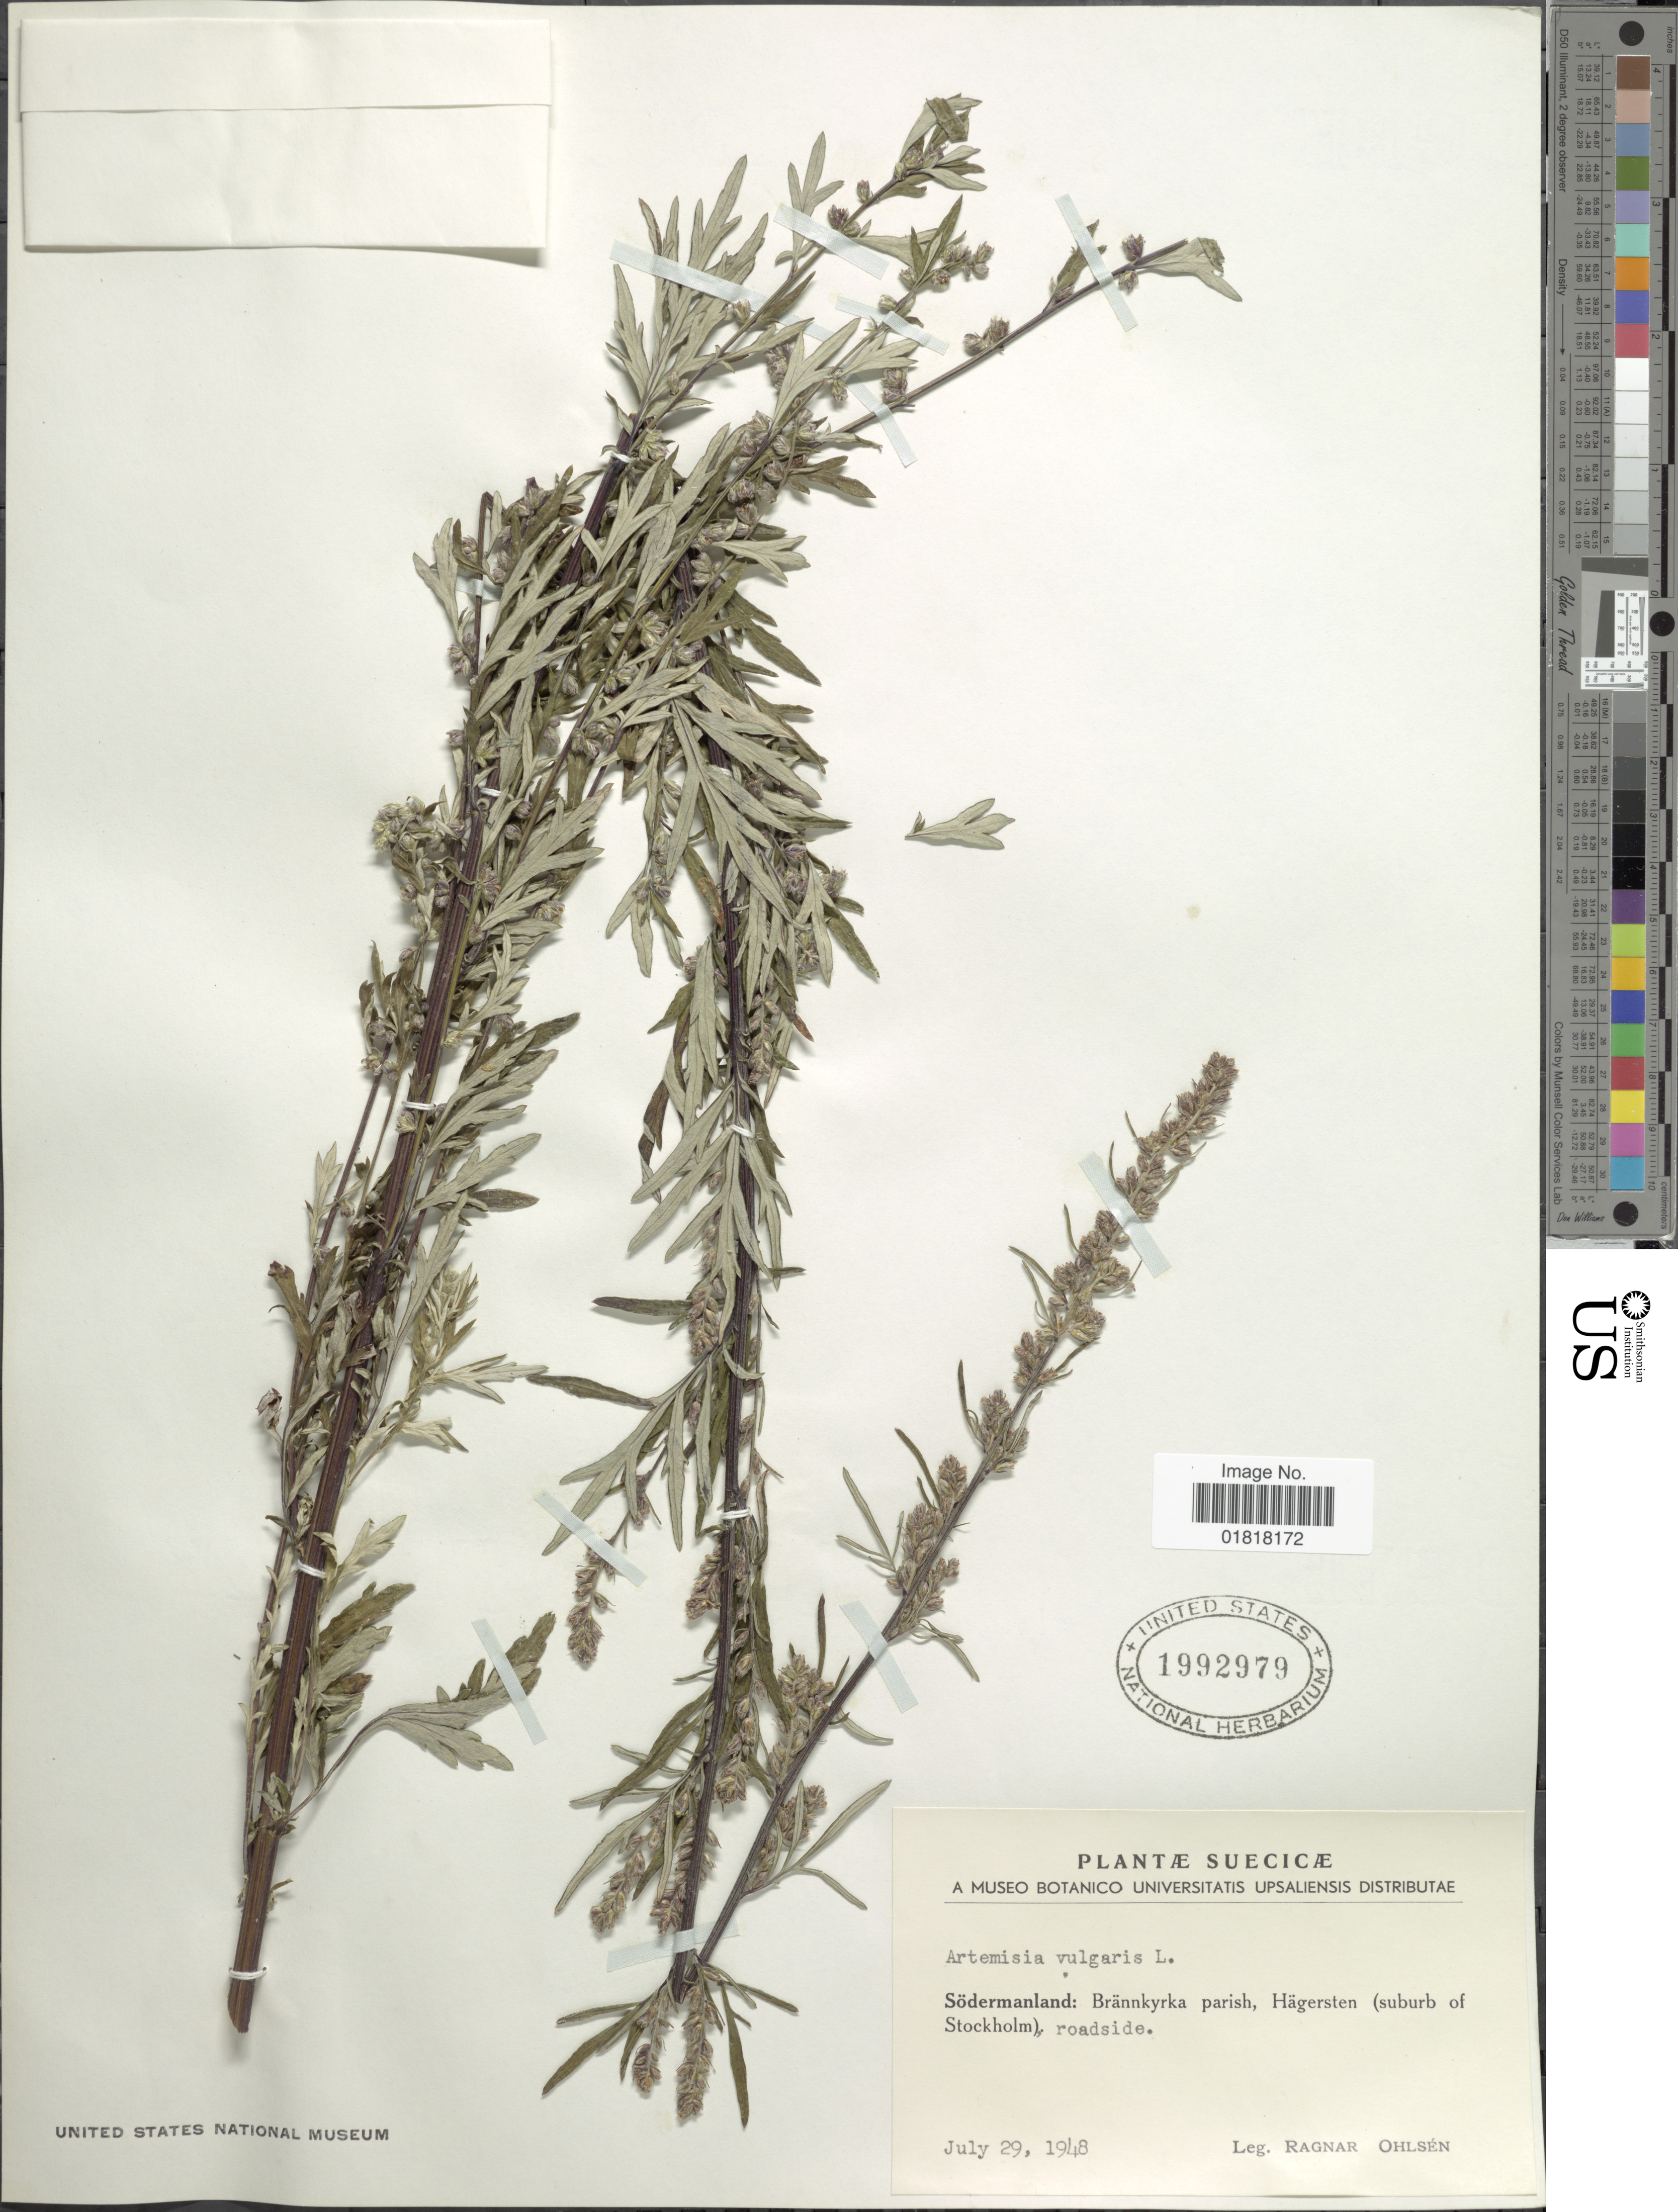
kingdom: Plantae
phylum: Tracheophyta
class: Magnoliopsida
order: Asterales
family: Asteraceae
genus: Artemisia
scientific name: Artemisia vulgaris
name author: L.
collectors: R. Ohlsen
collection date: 1948-07-29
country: Sweden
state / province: Sodermanland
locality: Brännkyrka parish, Hägersten (suburb of Stockholm), roadside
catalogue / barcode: US 1992979